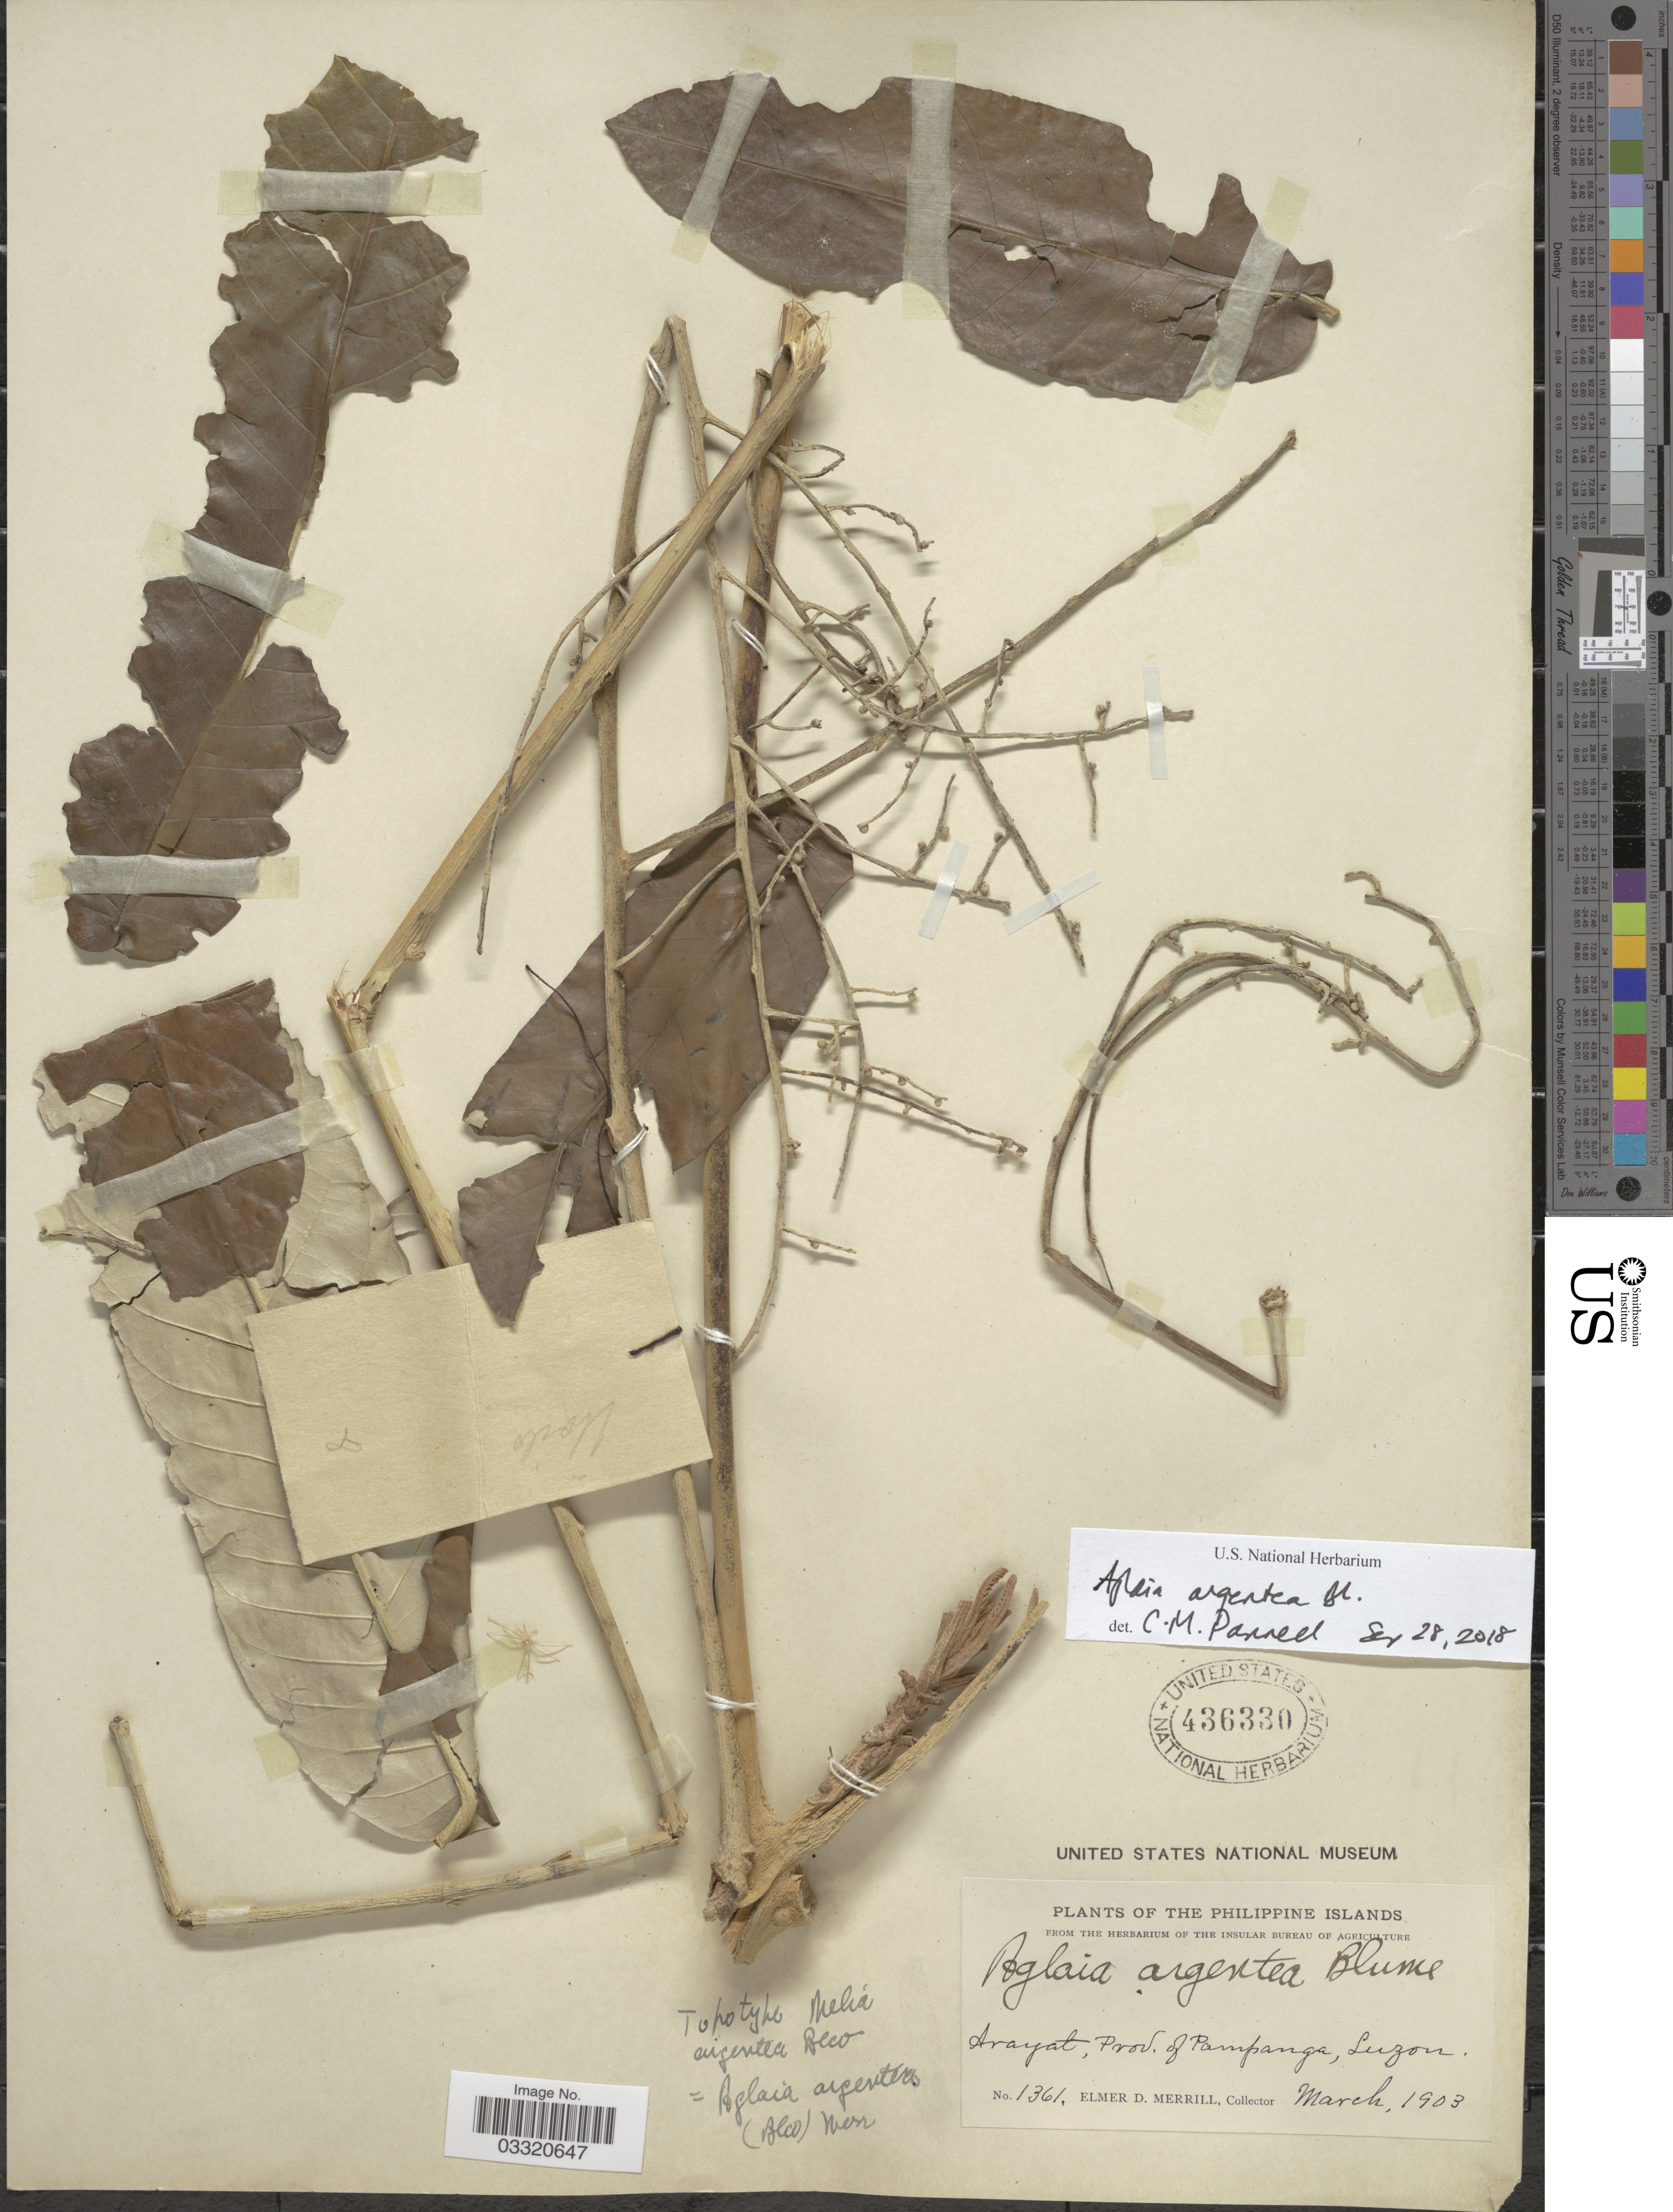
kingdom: Plantae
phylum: Tracheophyta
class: Magnoliopsida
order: Sapindales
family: Meliaceae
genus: Aglaia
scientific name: Aglaia argentea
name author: Blume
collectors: E. D. Merrill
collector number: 1361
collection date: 1903-03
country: Philippines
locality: The Philippine Islands. Arayat, Prov. of Pampanga, Luzon.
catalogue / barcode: US 436330